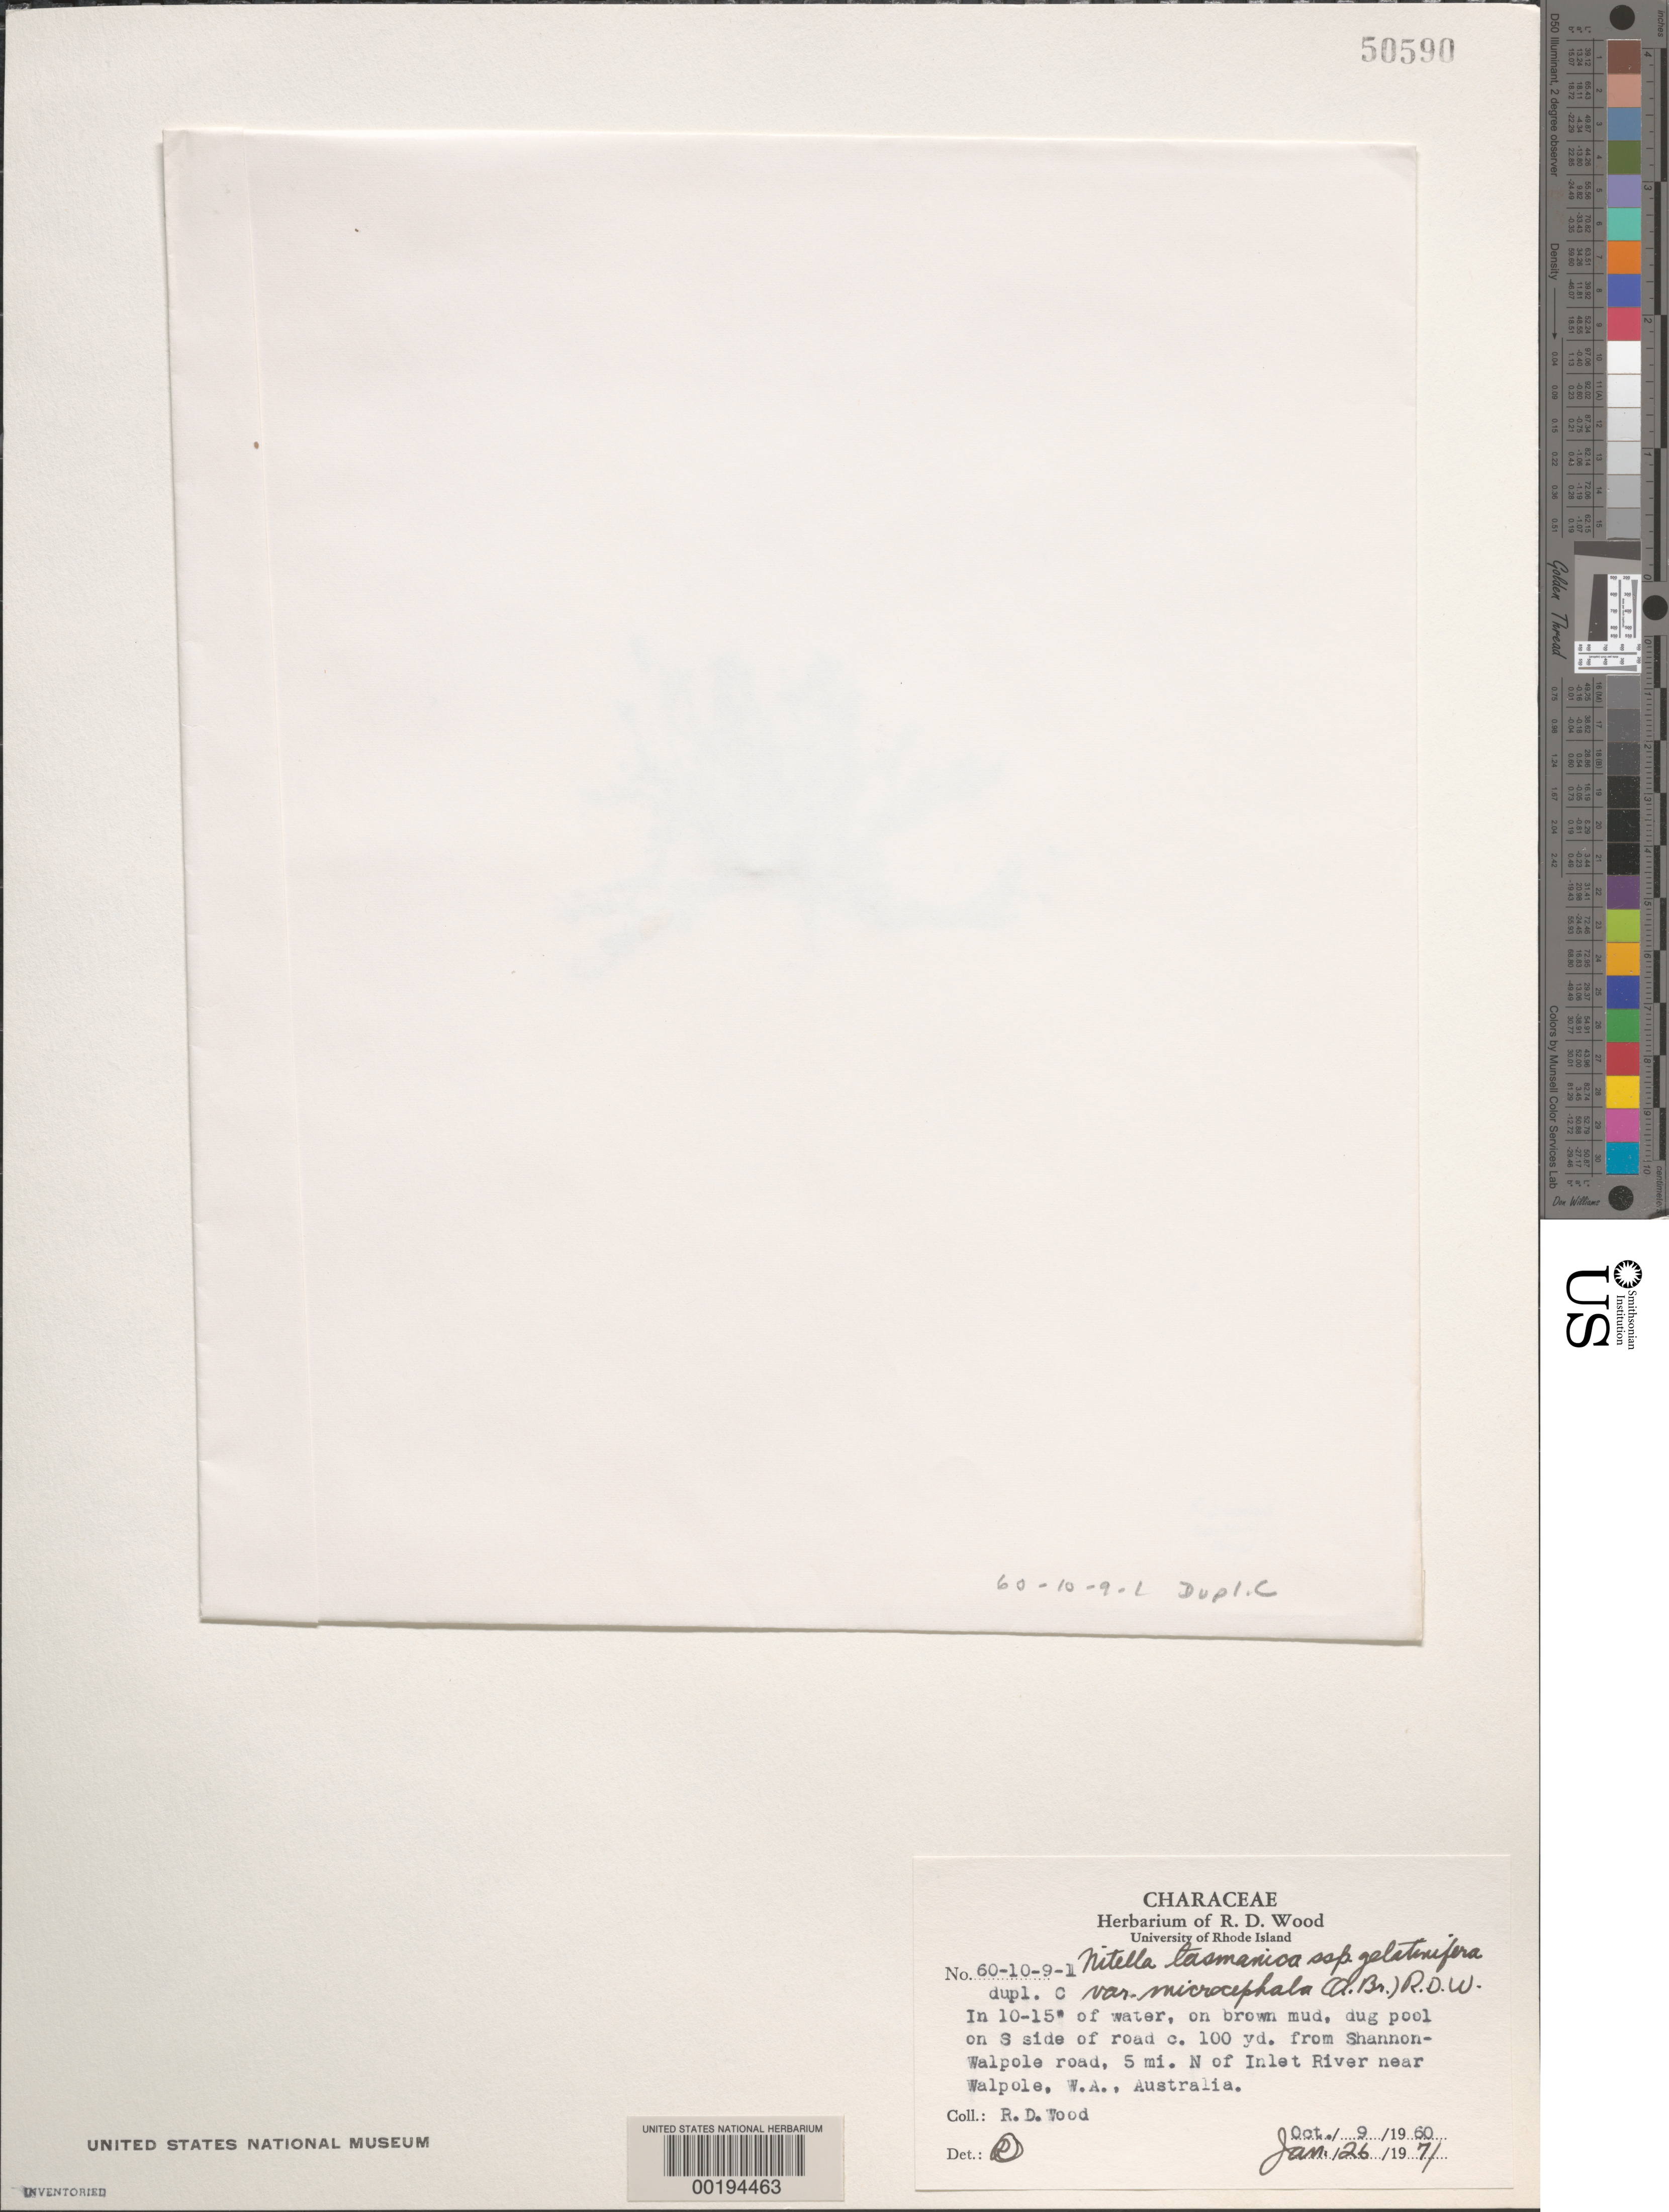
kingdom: Plantae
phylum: Charophyta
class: Charophyceae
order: Charales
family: Characeae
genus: Nitella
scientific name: Nitella tasmanica subsp. gelatinifera var. microcephala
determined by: Wood, R. D.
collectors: R. Wood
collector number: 60-10-9-1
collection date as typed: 09 Oct 1960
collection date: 1960-10-09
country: Australia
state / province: Western Australia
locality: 5 miles north of inlet river, near walpole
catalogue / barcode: US 50590